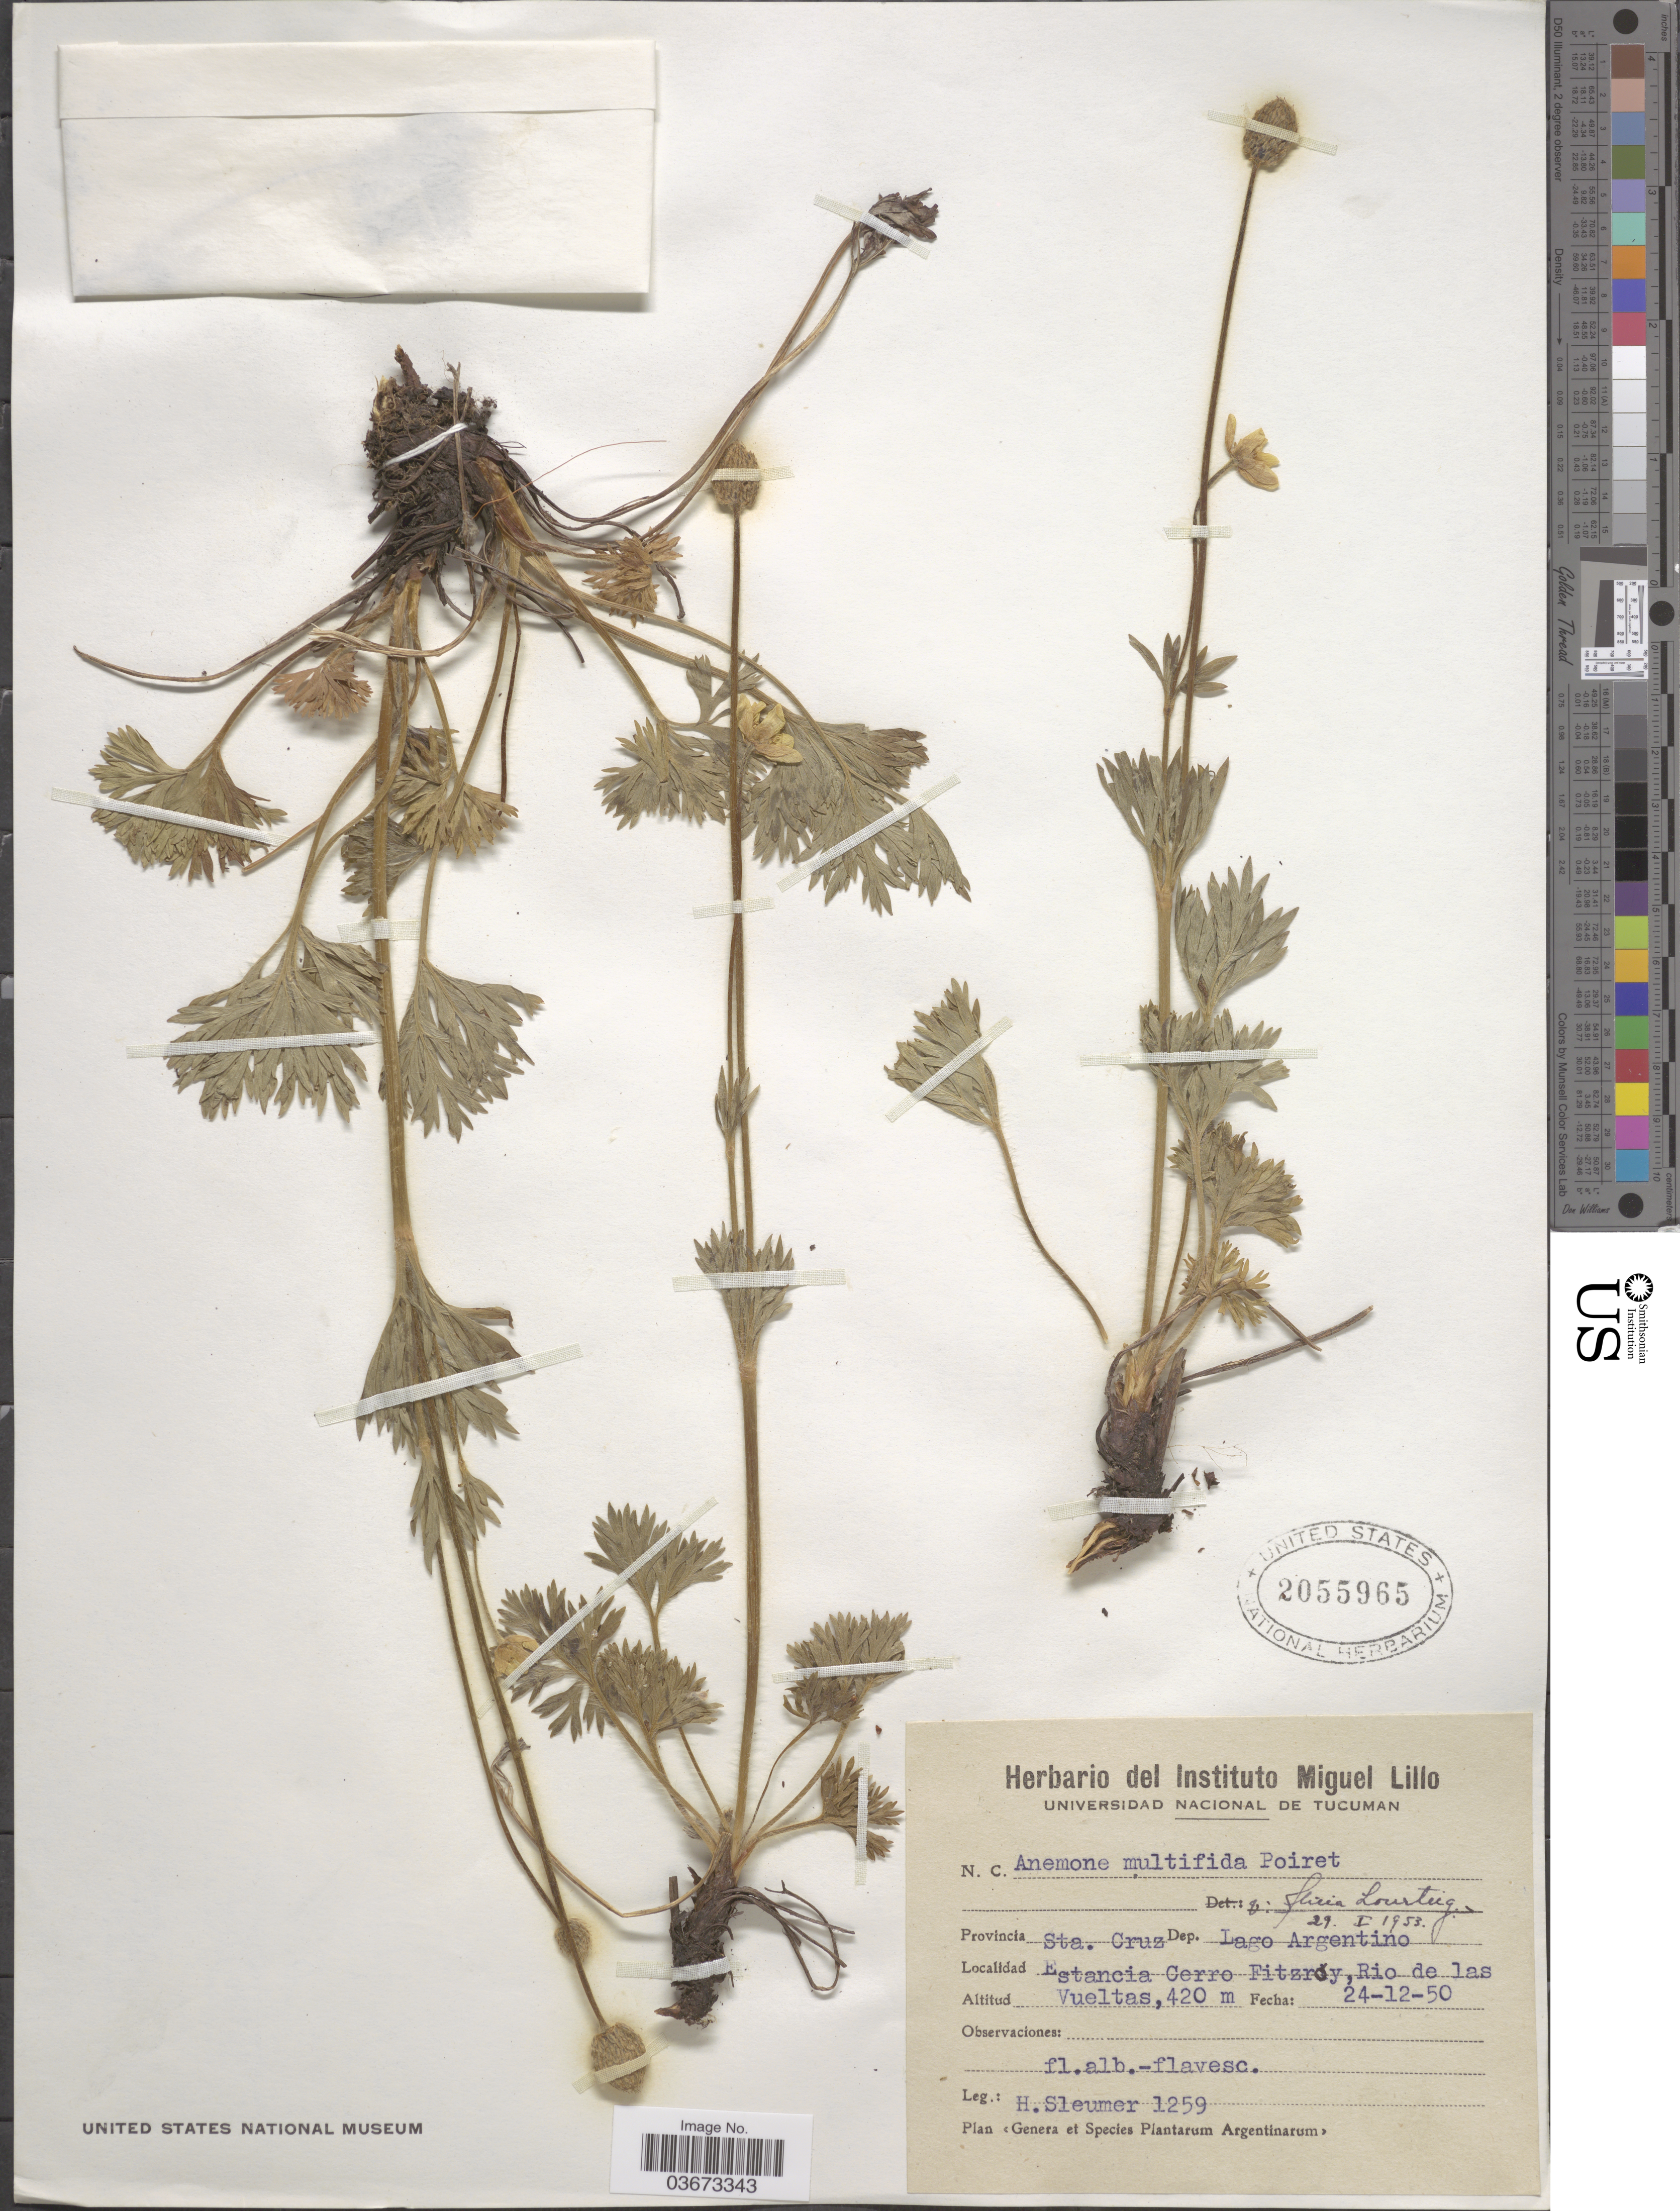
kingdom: Plantae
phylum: Tracheophyta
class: Magnoliopsida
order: Ranunculales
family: Ranunculaceae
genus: Anemone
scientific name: Anemone multifida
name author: Poir.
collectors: H. O. Sleumer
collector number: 1259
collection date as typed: Transcribed d/m/y: 24/12/50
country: Argentina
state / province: Santa Cruz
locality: Dep. Lago Argentino. Estancia Cerro Fitzroy, Rio de las Vueltas.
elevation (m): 420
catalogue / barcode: US 2055965